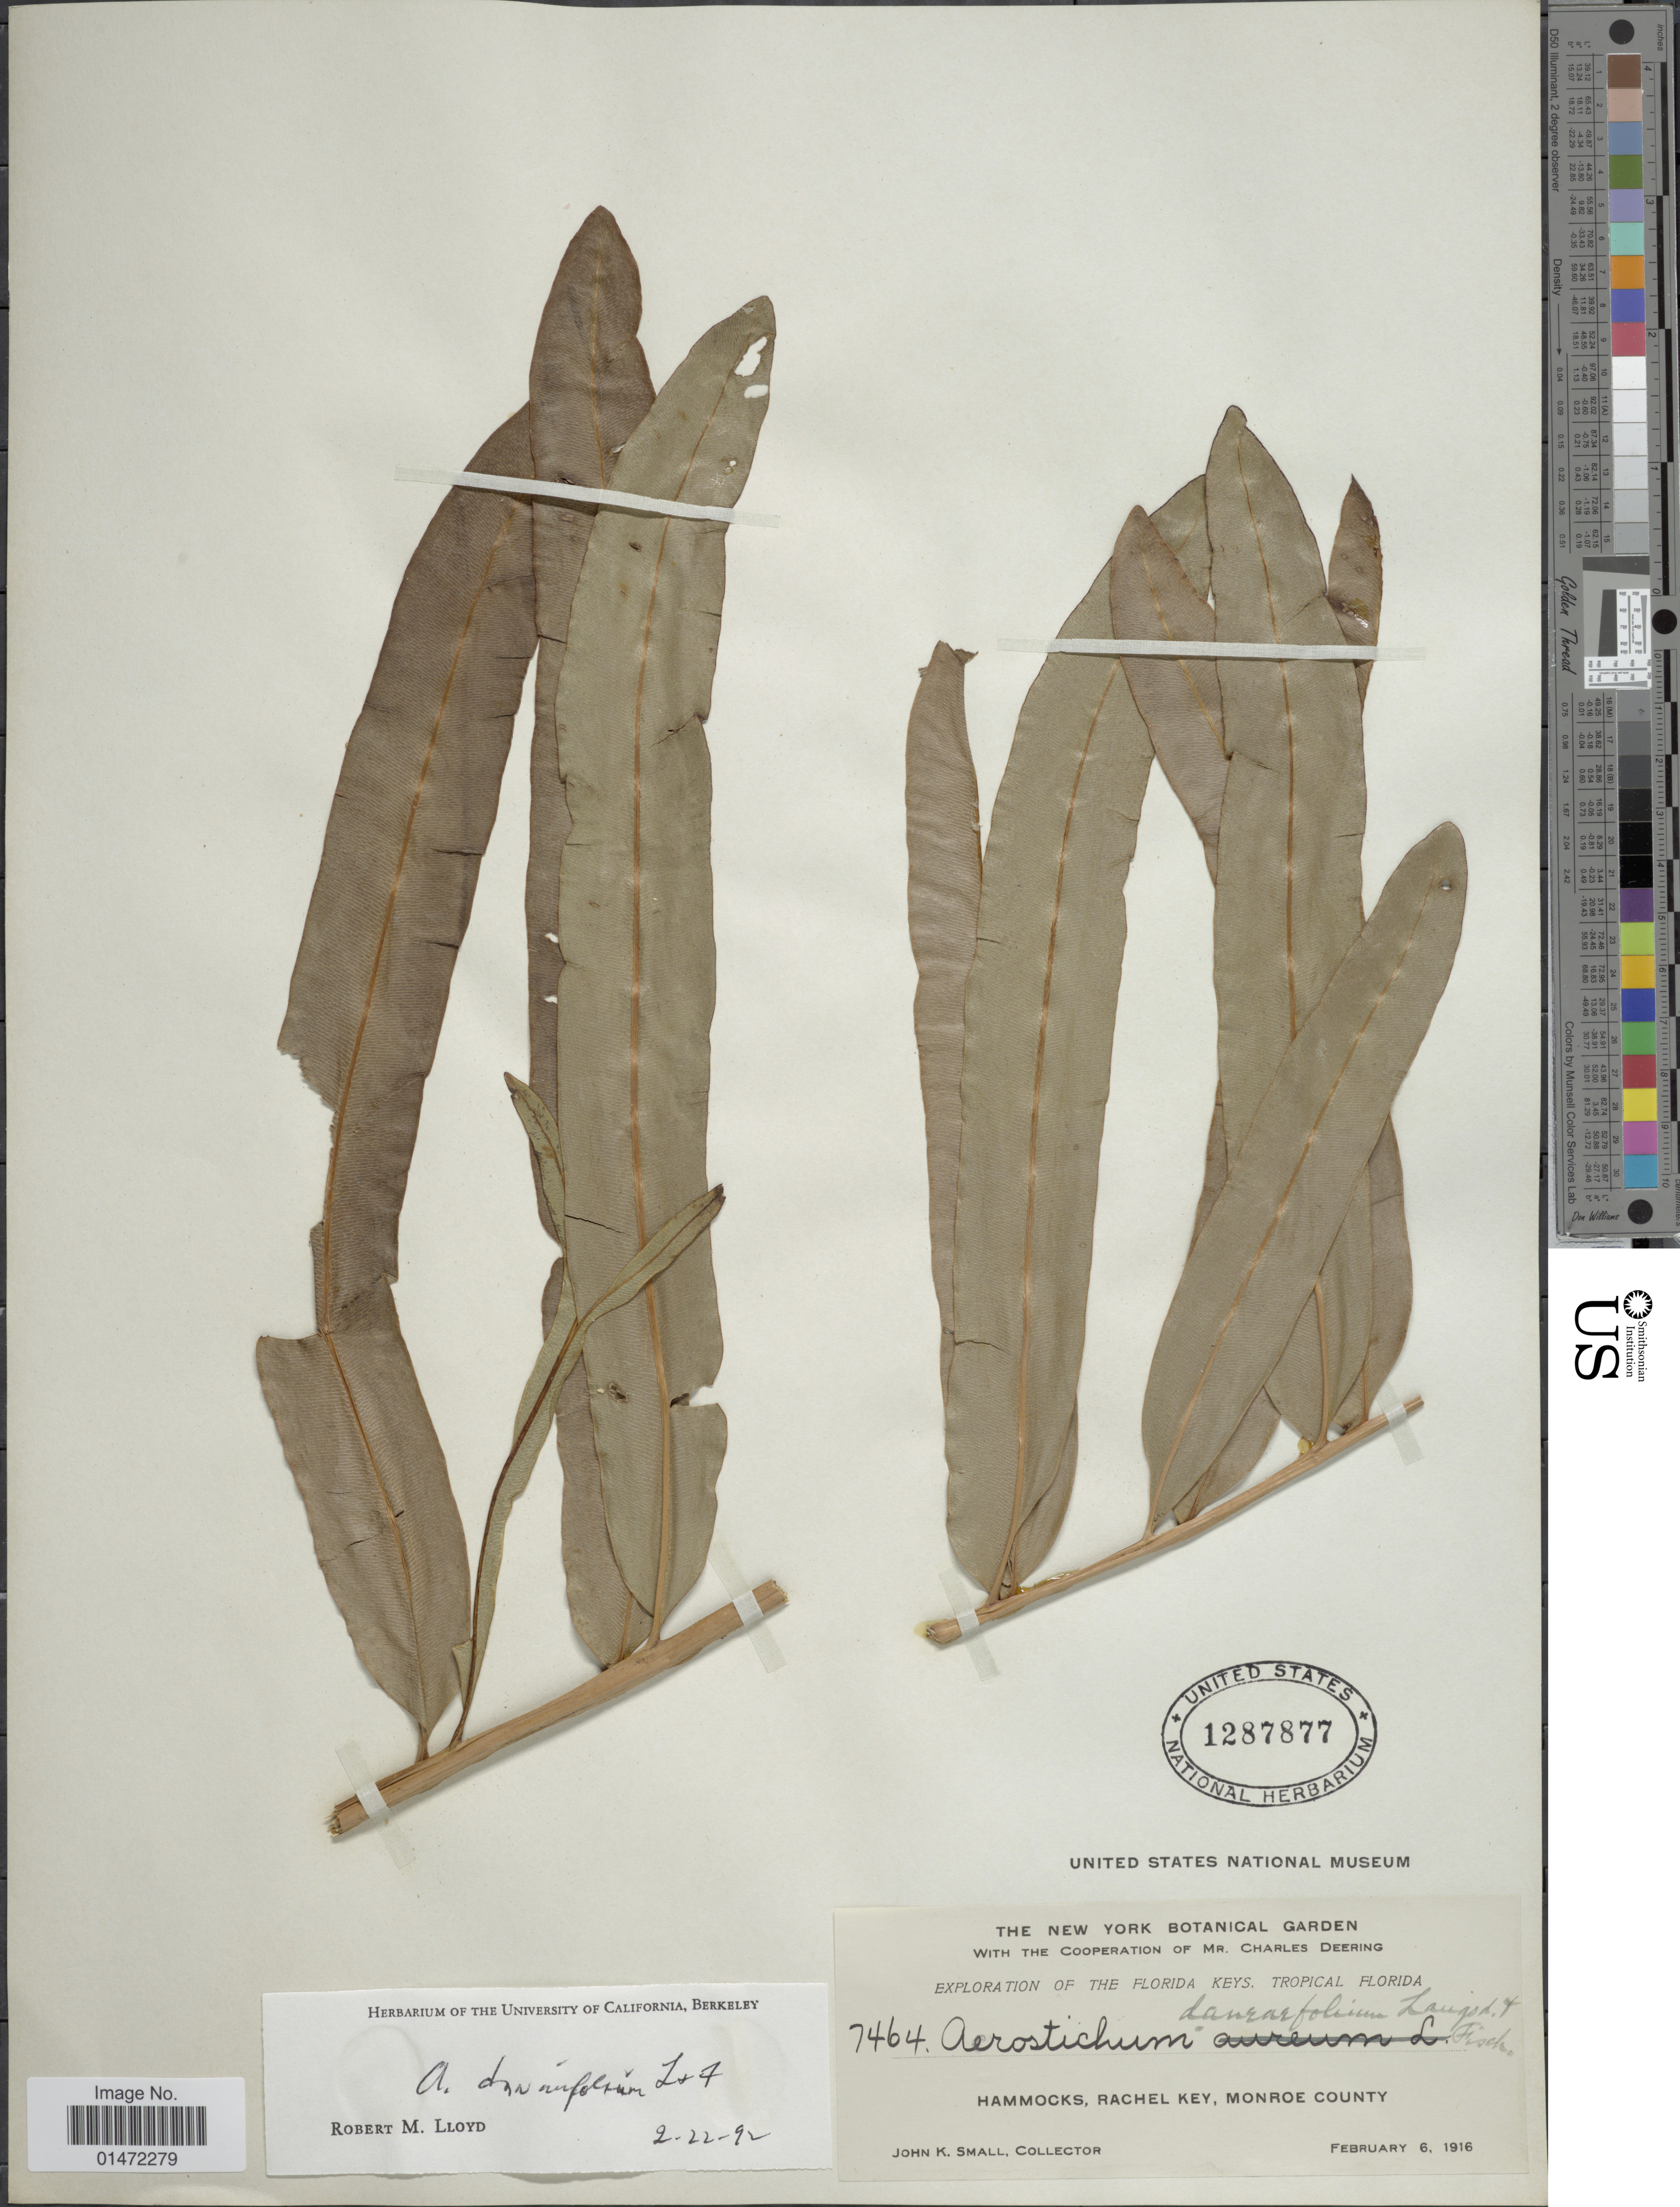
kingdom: Plantae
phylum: Tracheophyta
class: Polypodiopsida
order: Polypodiales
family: Pteridaceae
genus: Acrostichum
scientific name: Acrostichum danaeifolium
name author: Langsd. & Fisch.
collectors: J. K. Small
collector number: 7464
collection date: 1916-02-06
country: United States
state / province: Florida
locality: Florida Keys, Tropical Florida. Hammocks, Rachel Key, Monroe County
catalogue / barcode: US 1287877